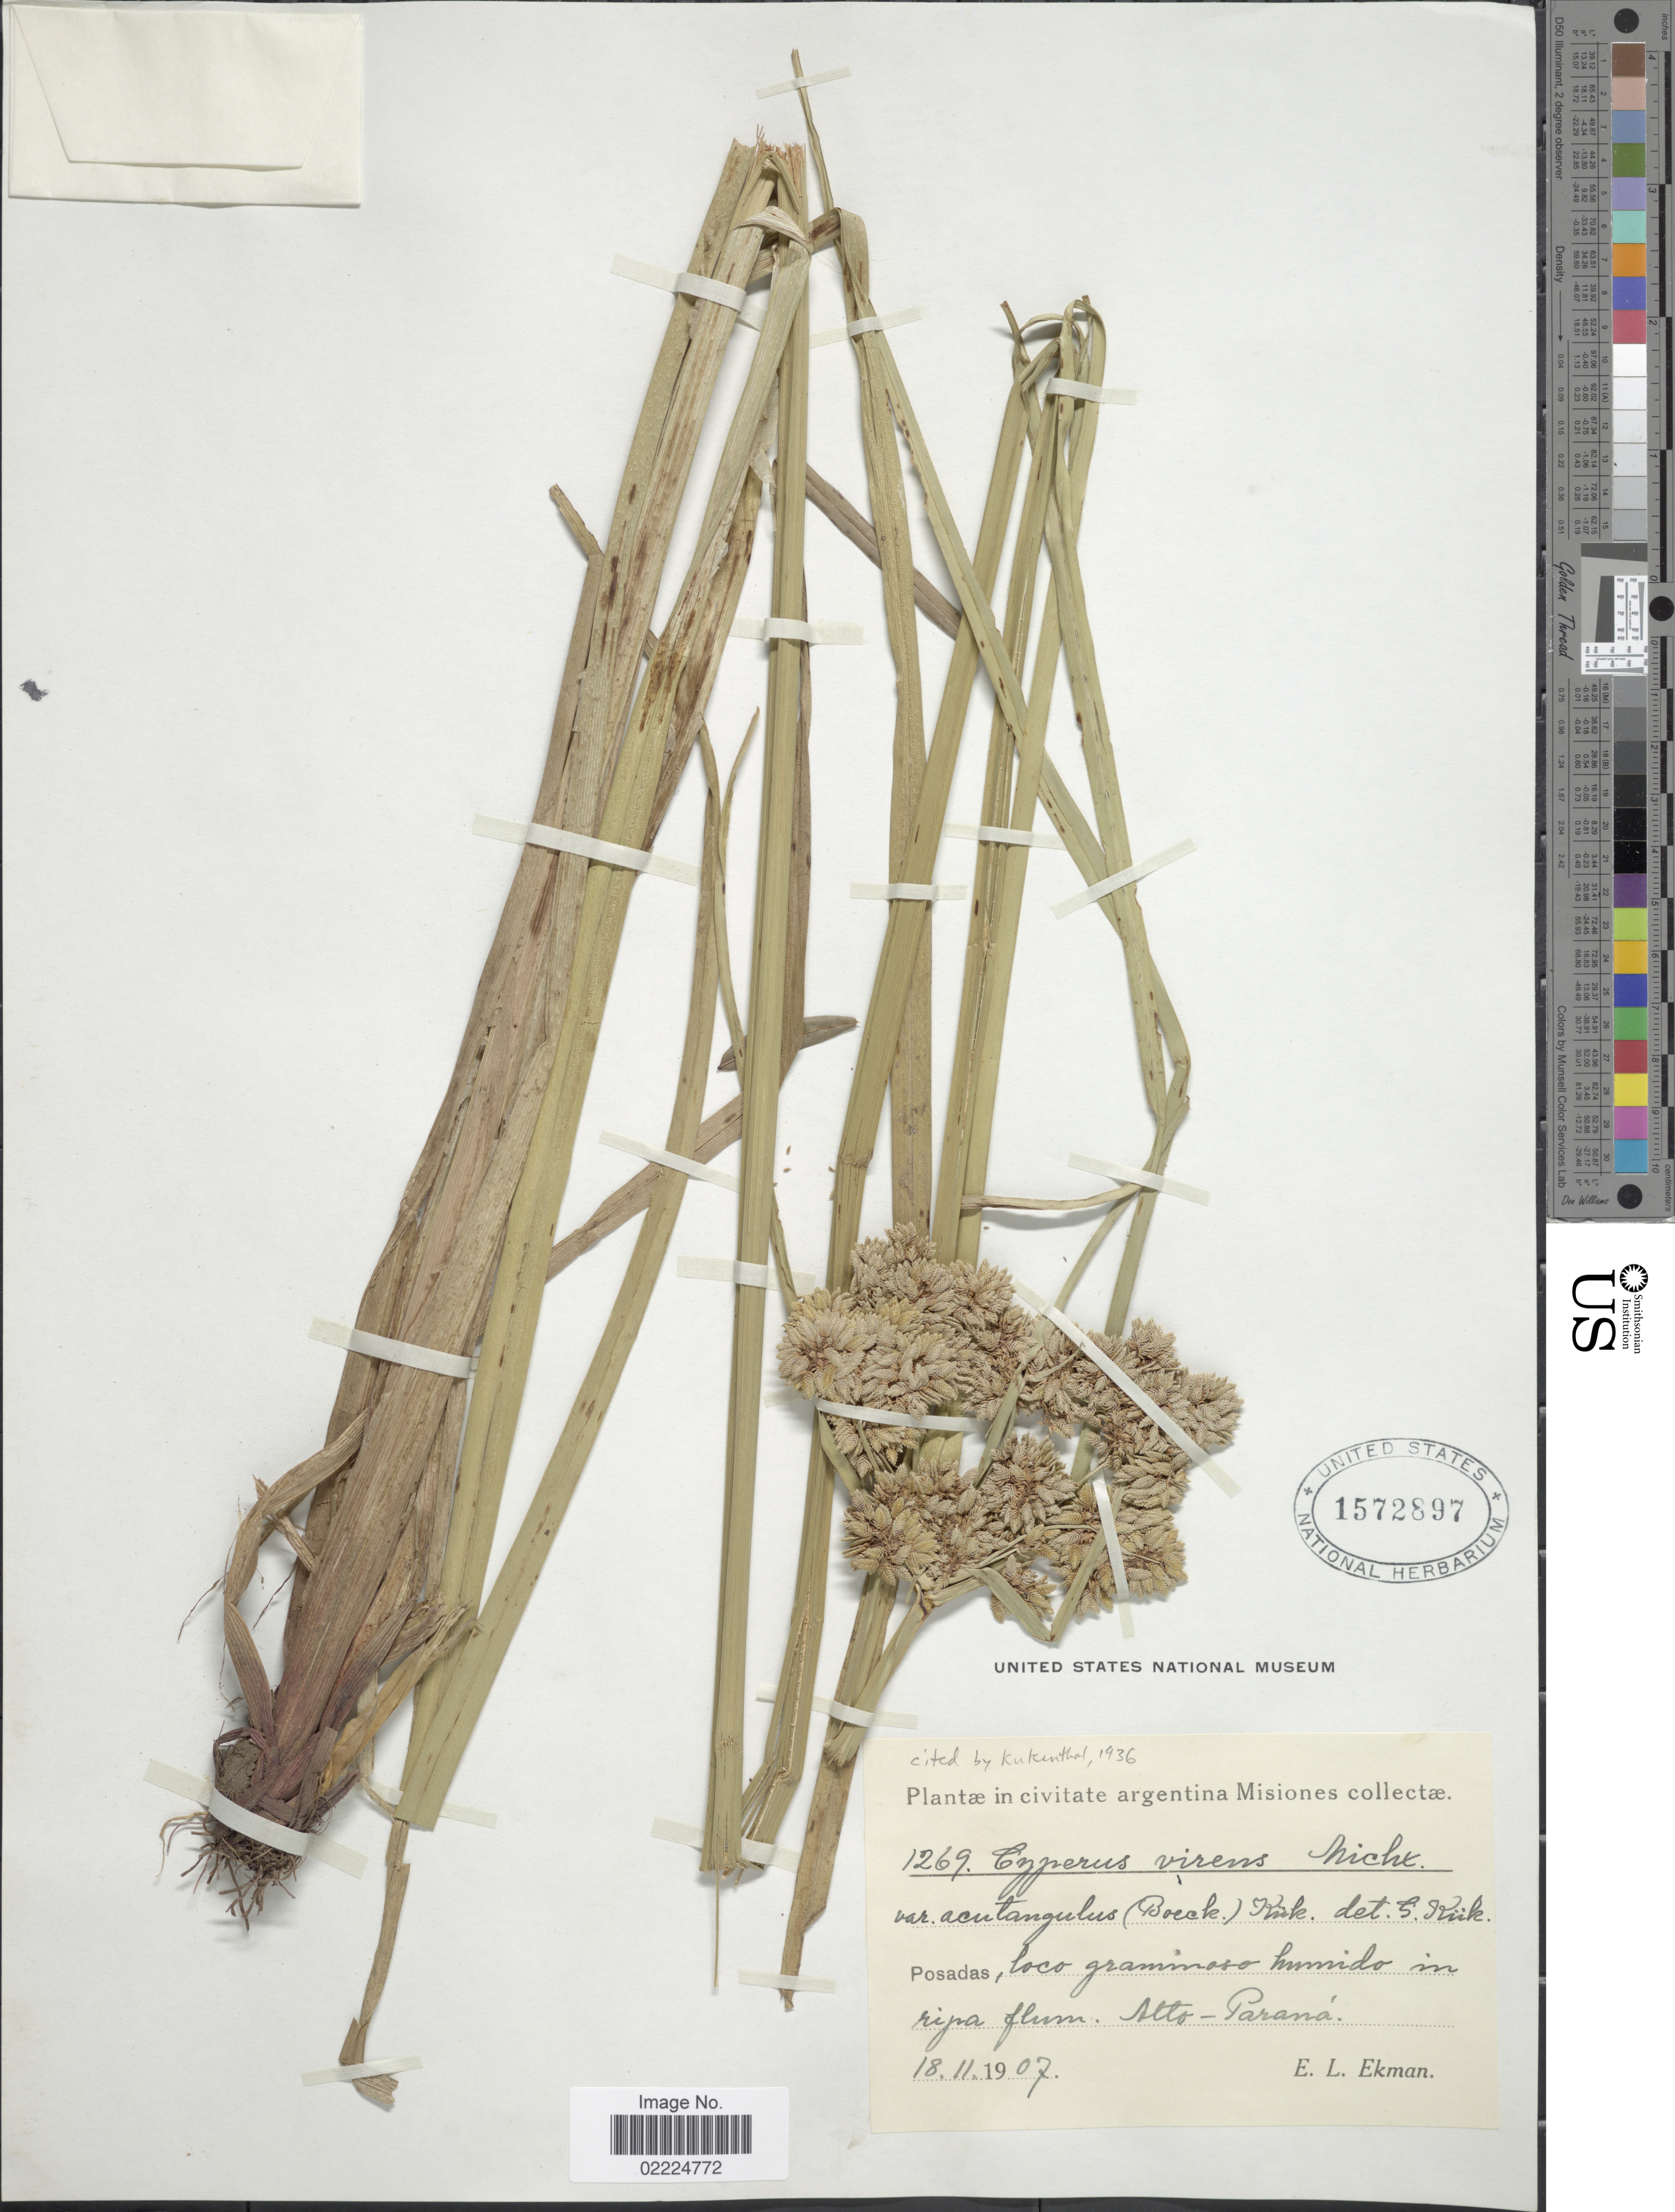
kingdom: Plantae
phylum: Tracheophyta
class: Liliopsida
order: Poales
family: Cyperaceae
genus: Cyperus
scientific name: Cyperus virens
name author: Michx.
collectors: E. L. Ekman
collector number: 1269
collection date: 1907-11-18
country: Argentina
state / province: Misiones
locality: Argentina. Posada, loco graminoso humido in ripa flum. Alto-Parana.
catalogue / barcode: US 1572897